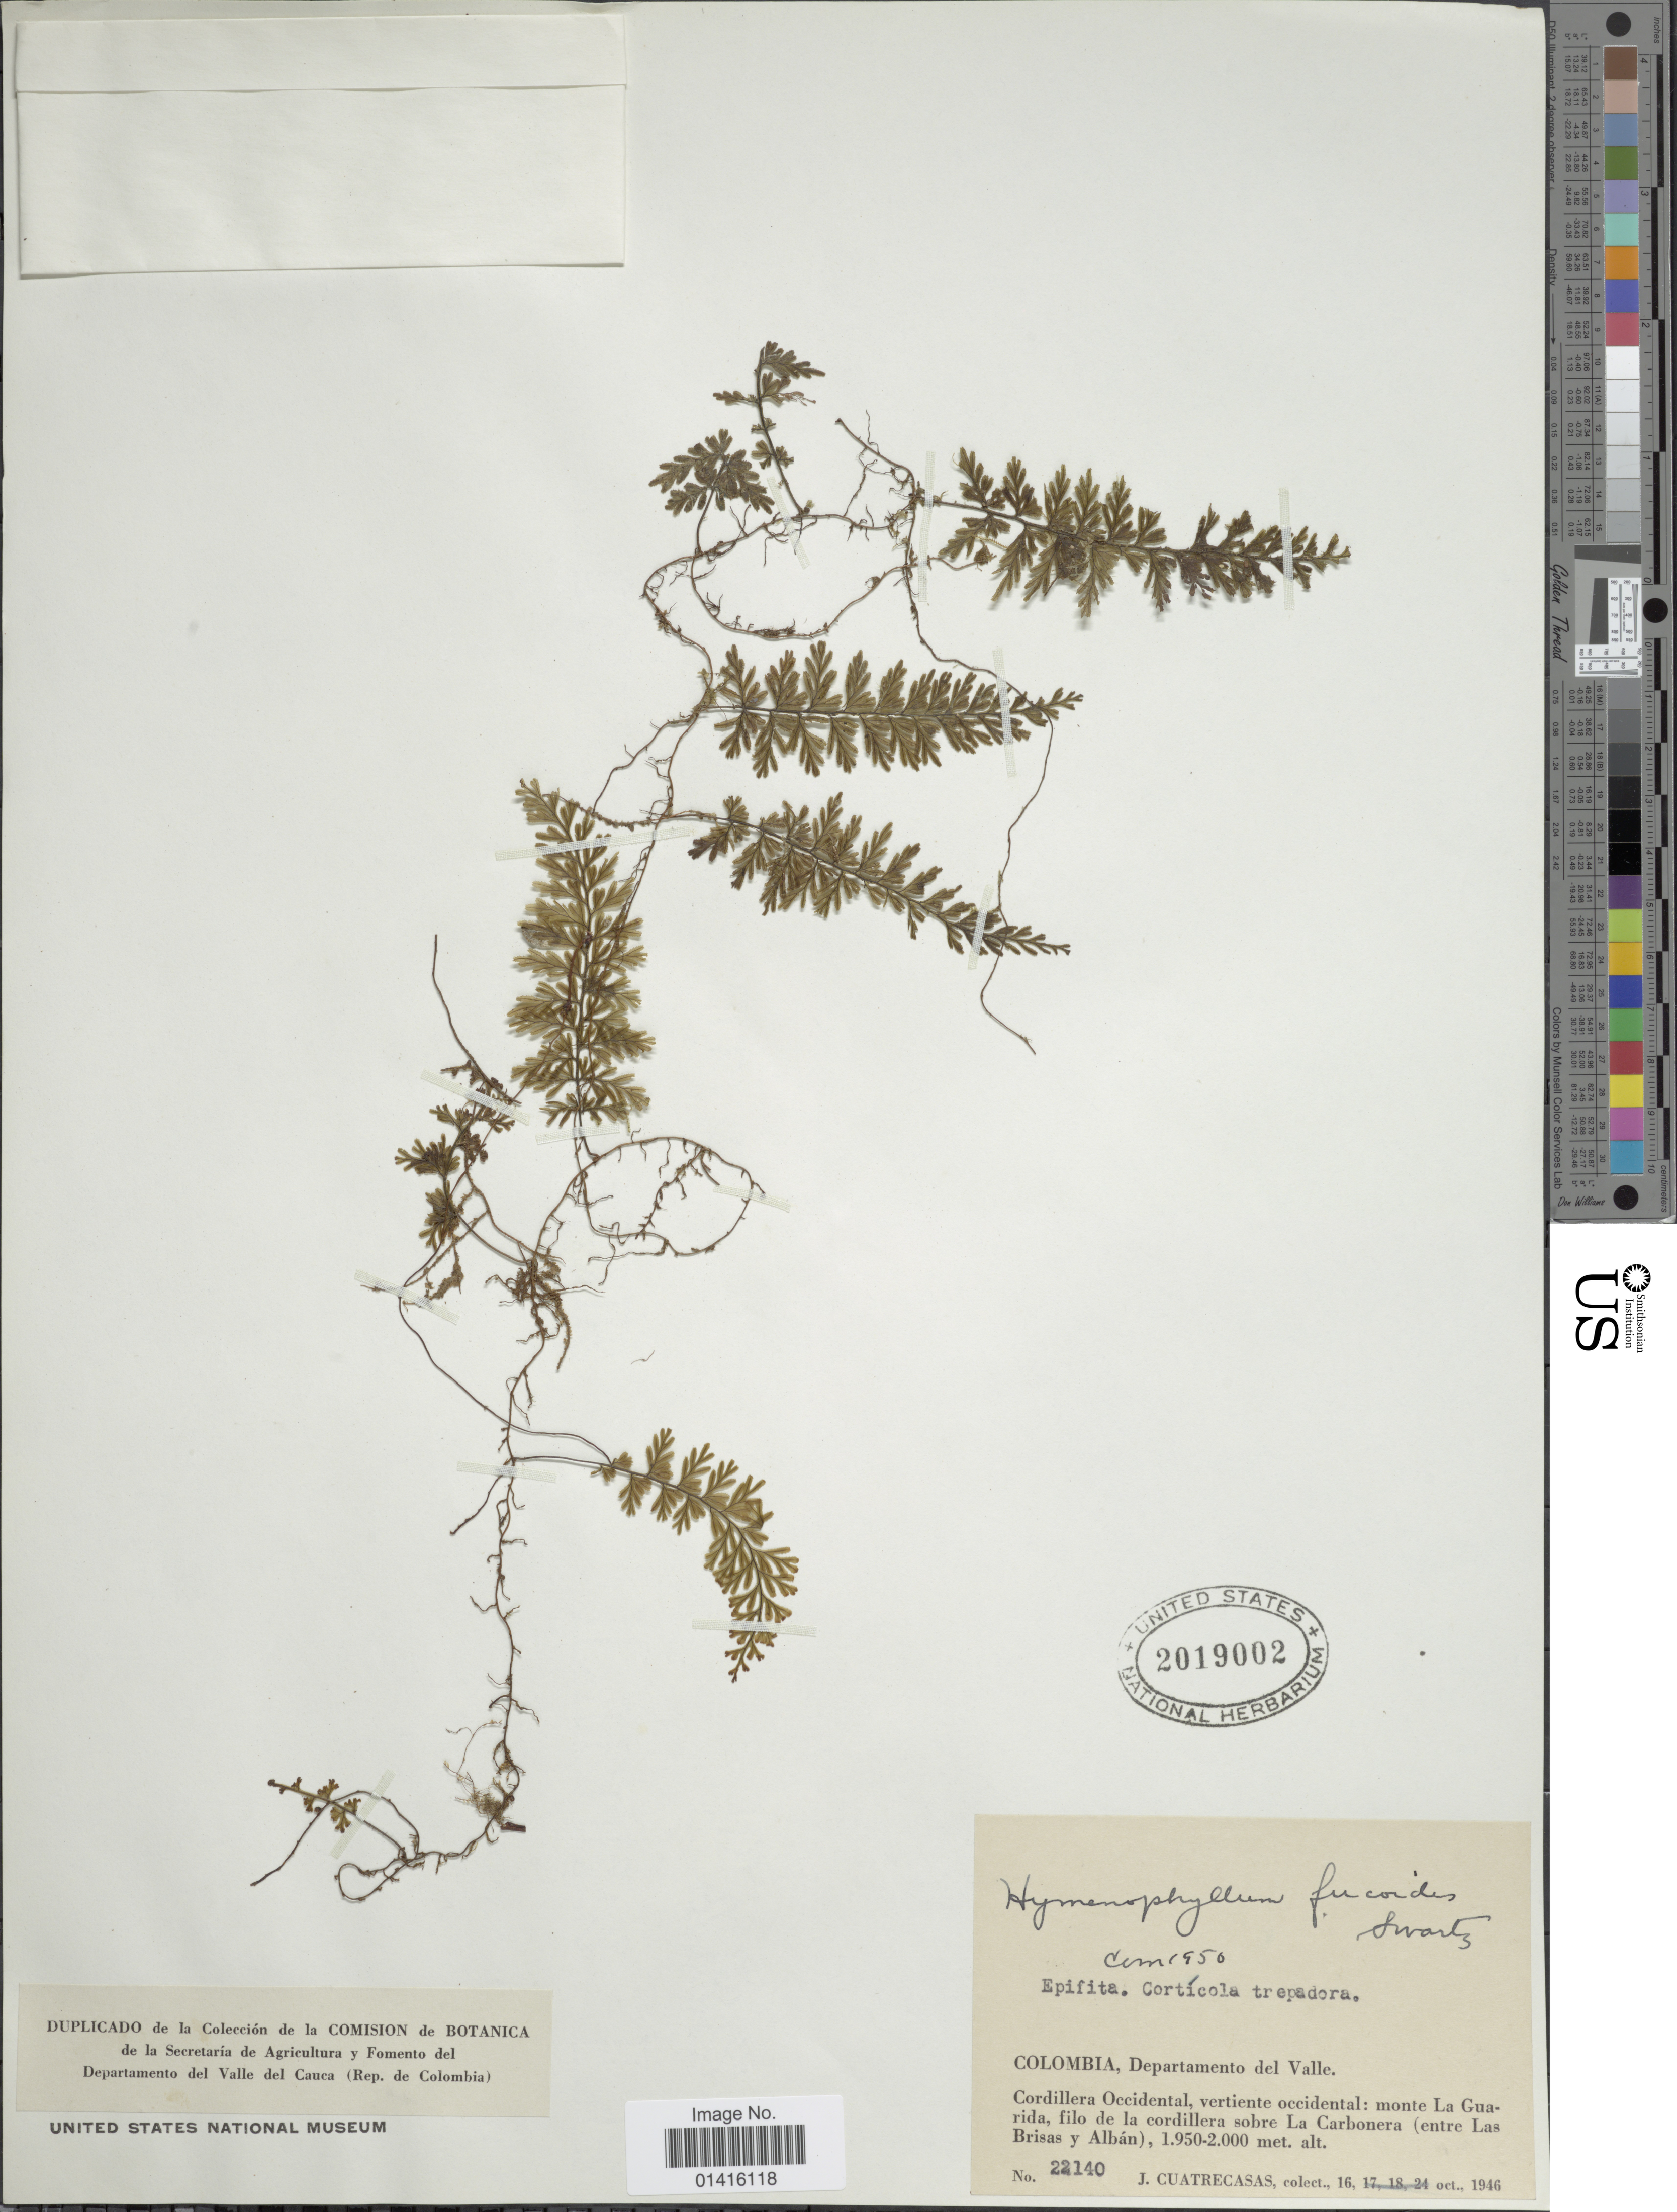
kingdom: Plantae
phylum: Tracheophyta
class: Polypodiopsida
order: Hymenophyllales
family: Hymenophyllaceae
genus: Hymenophyllum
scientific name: Hymenophyllum fucoides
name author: (Sw.) Sw.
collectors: J. Cuatrecasas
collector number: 22140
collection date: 1946-10-16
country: Colombia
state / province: Valle del Cauca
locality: Colombia, Departamento del Valle, Cordillera Occidental, vertiente occidental: monte La Guadrida, filo de la cordillera sobre La Carbonera(entre Las Brisas y Albán)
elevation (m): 1950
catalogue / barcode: US 2019002